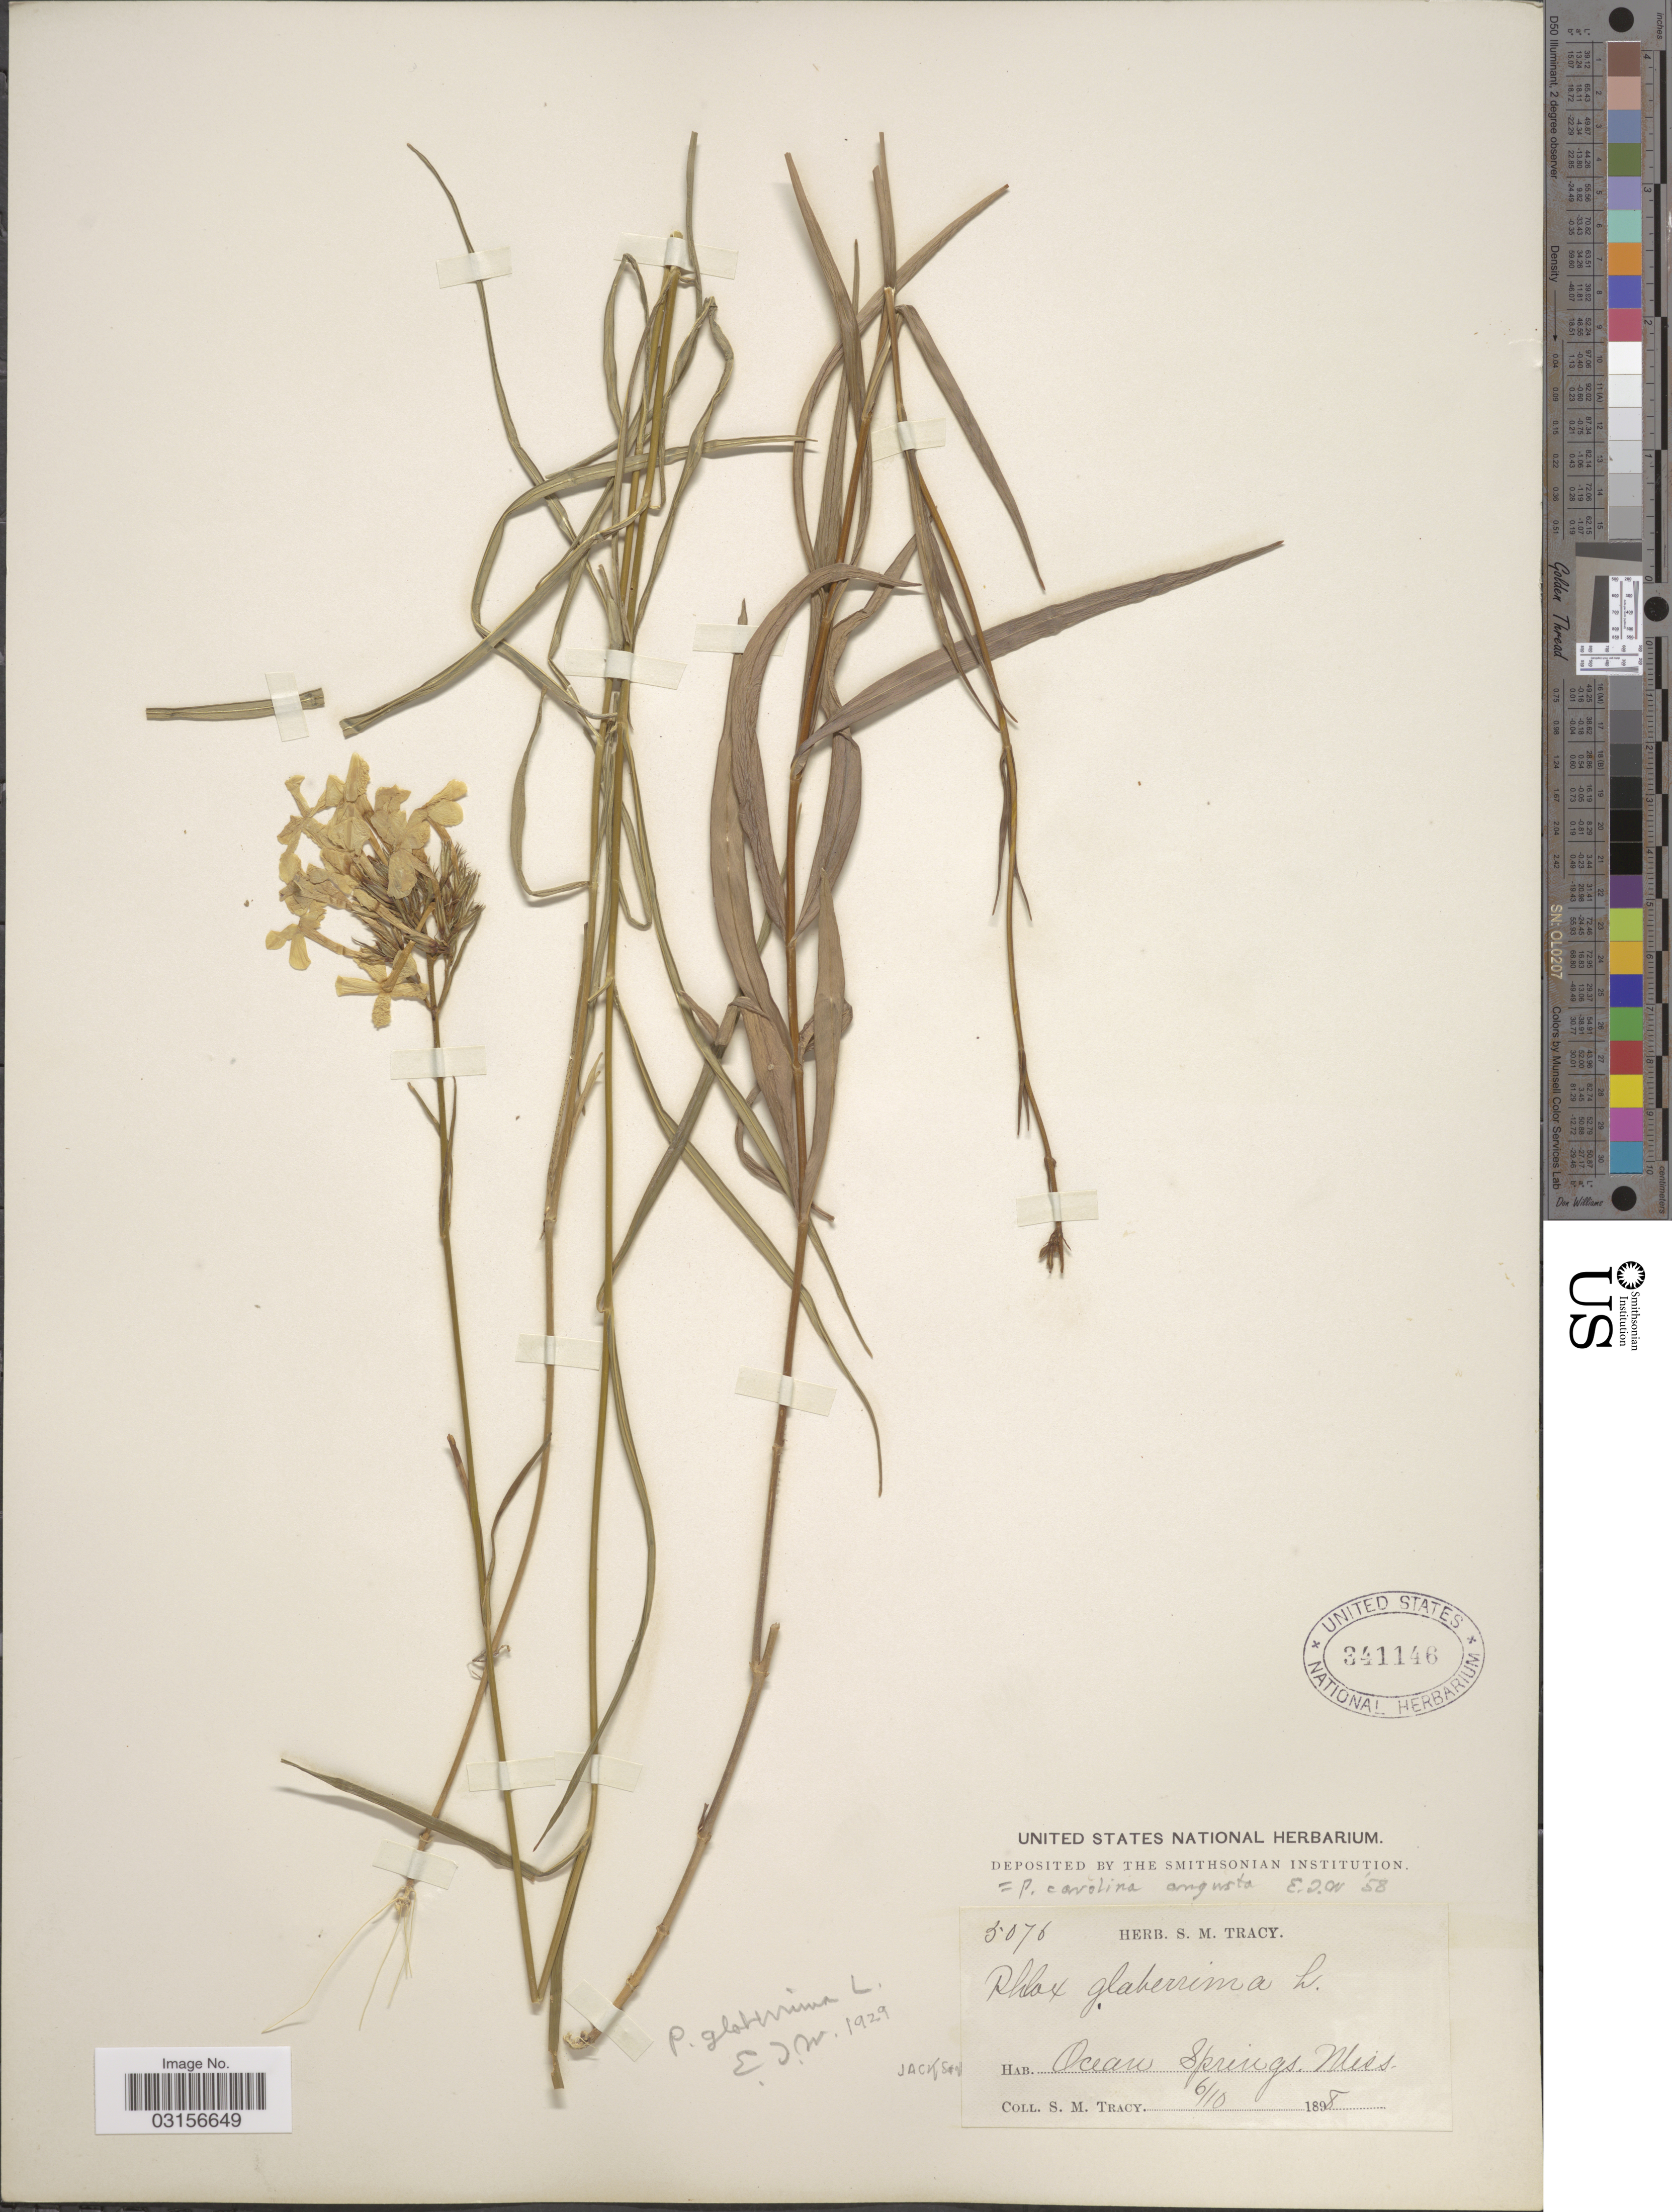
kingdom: Plantae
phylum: Tracheophyta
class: Magnoliopsida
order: Ericales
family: Polemoniaceae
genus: Phlox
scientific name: Phlox carolina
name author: L.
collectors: S. M. Tracy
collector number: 5076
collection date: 1898-06-10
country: United States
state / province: Mississippi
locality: Ocean Springs Miss. Jackson.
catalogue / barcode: US 341146